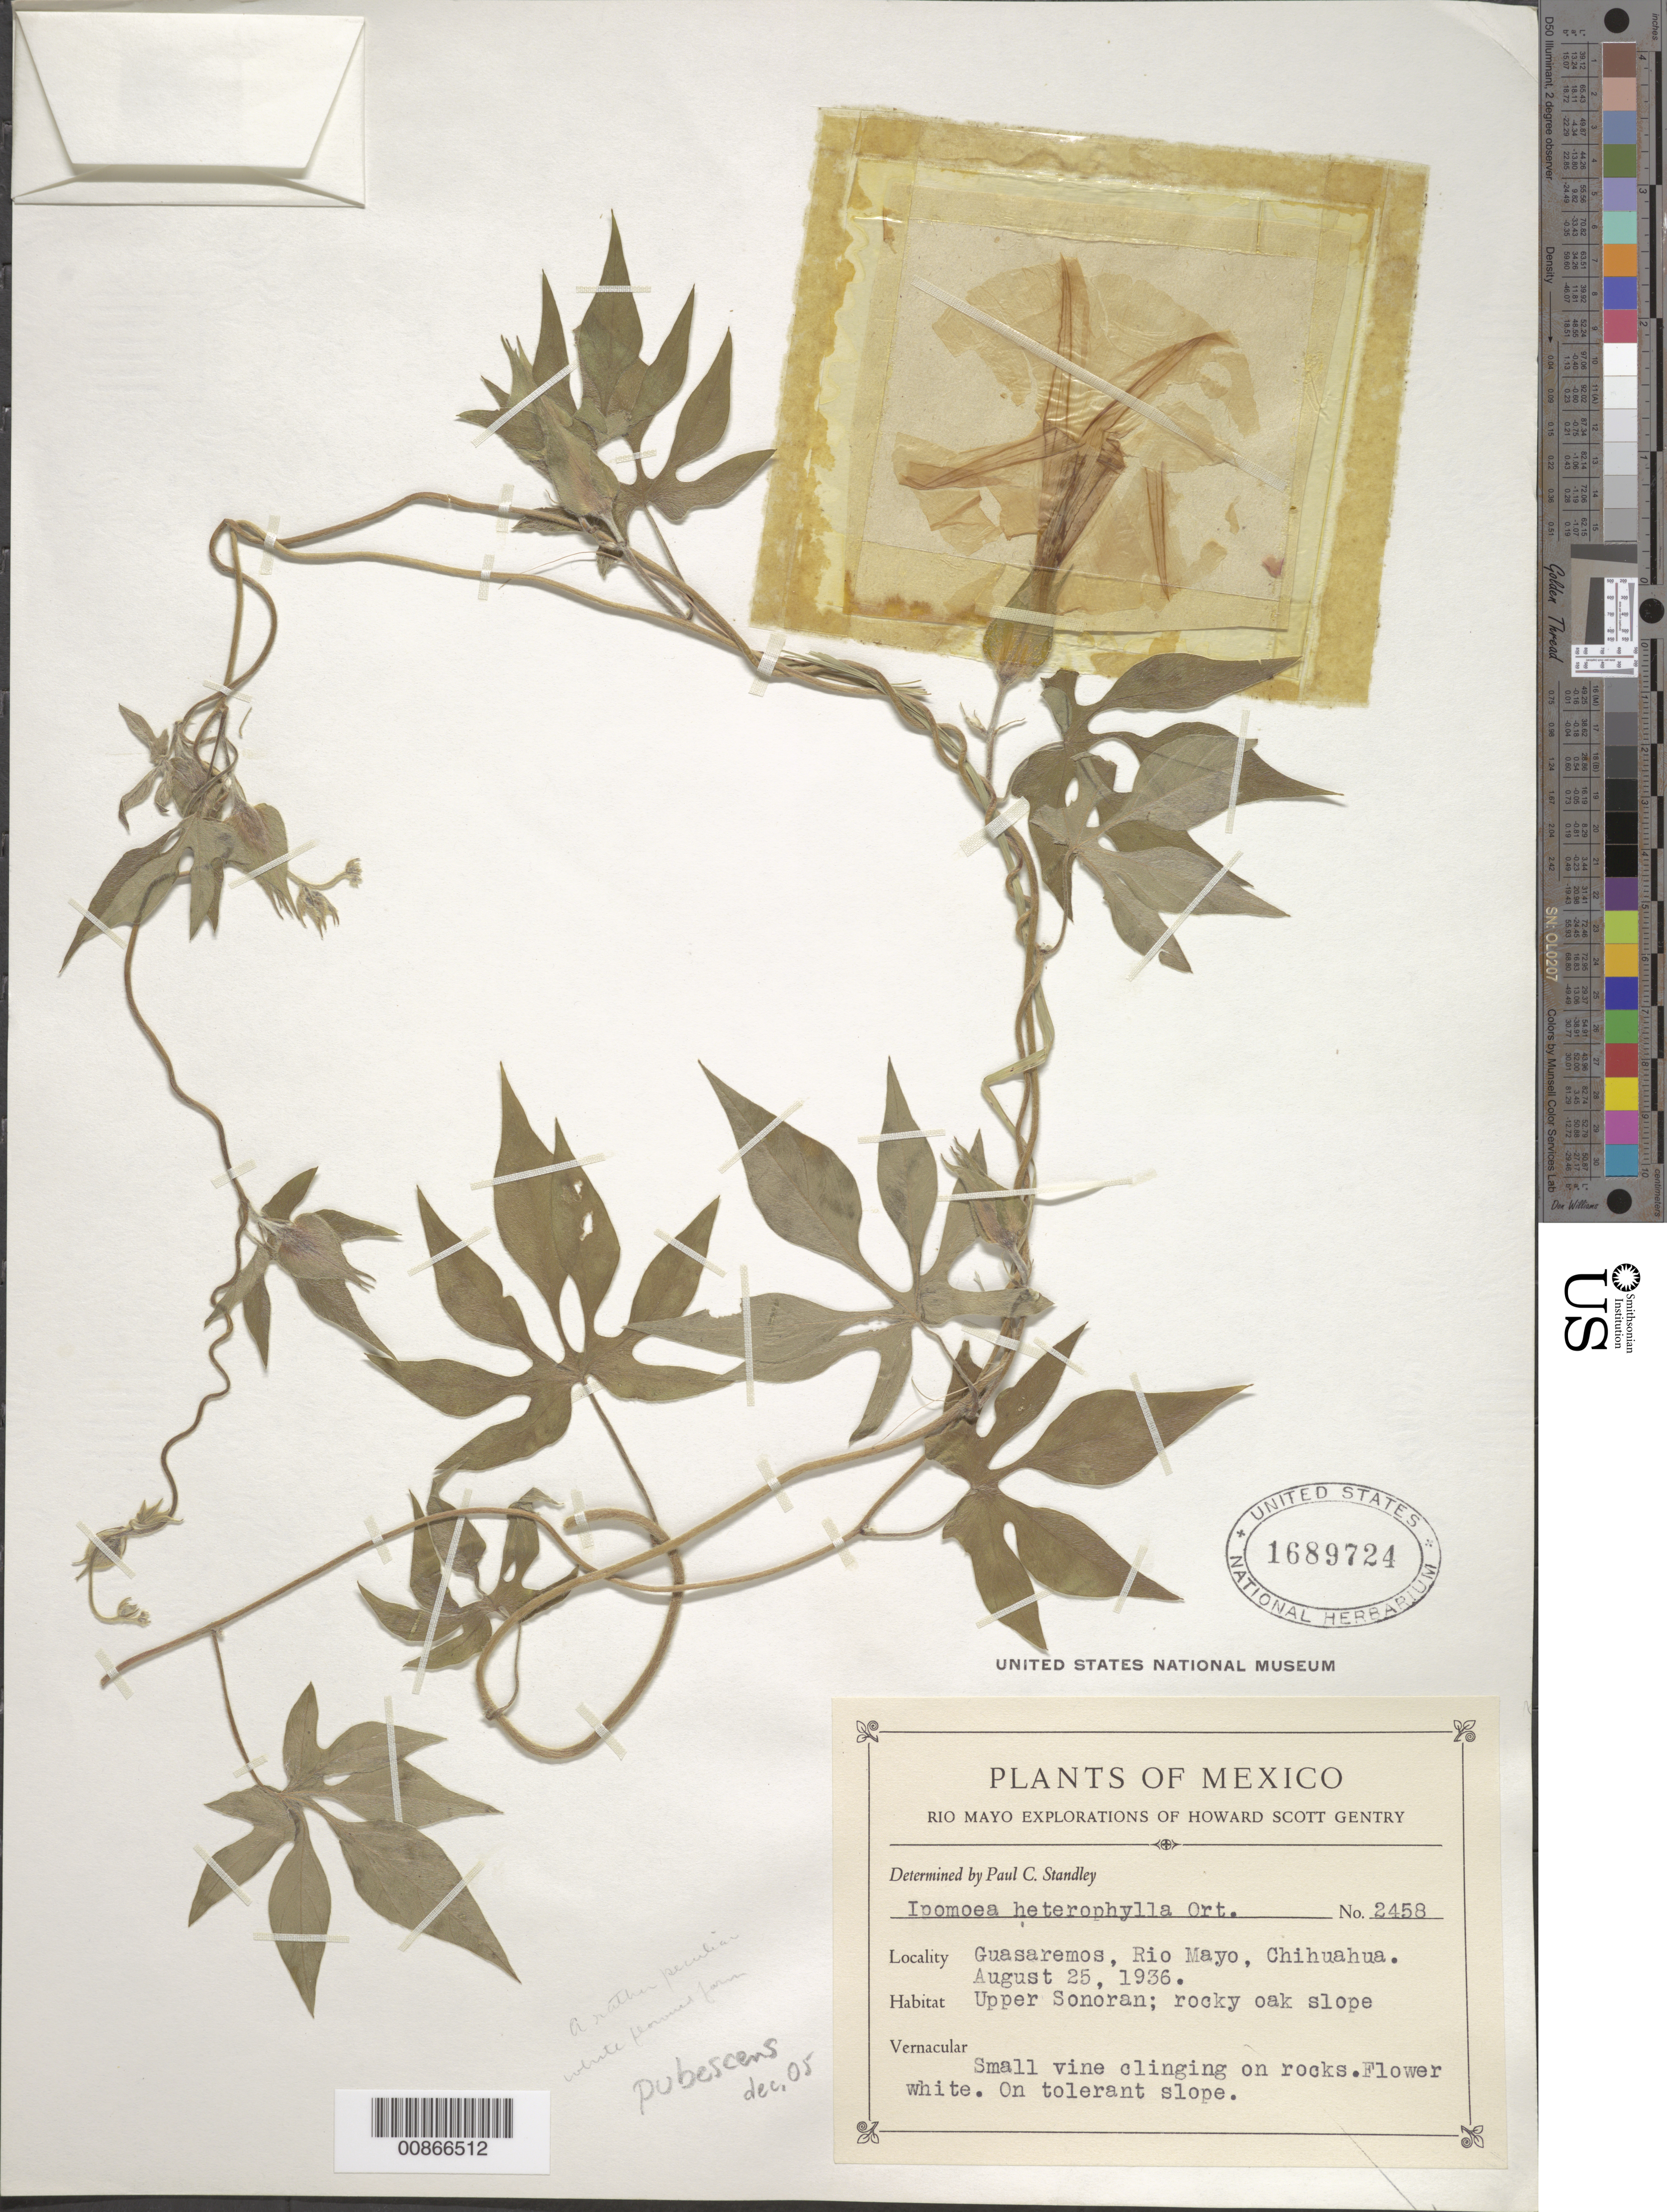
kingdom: Plantae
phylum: Tracheophyta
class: Magnoliopsida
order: Solanales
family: Convolvulaceae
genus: Ipomoea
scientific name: Ipomoea pubescens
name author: Lam.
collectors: H. S. Gentry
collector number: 2458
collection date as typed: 25 Aug 1936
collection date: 1936-08-25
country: Mexico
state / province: Chihuahua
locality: Guasaremos, Río Mayo, Chihuahua.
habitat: Clinging on rocks. On tolerant slope. Upper Sonoran; rocky oak slope.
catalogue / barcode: US 1689724